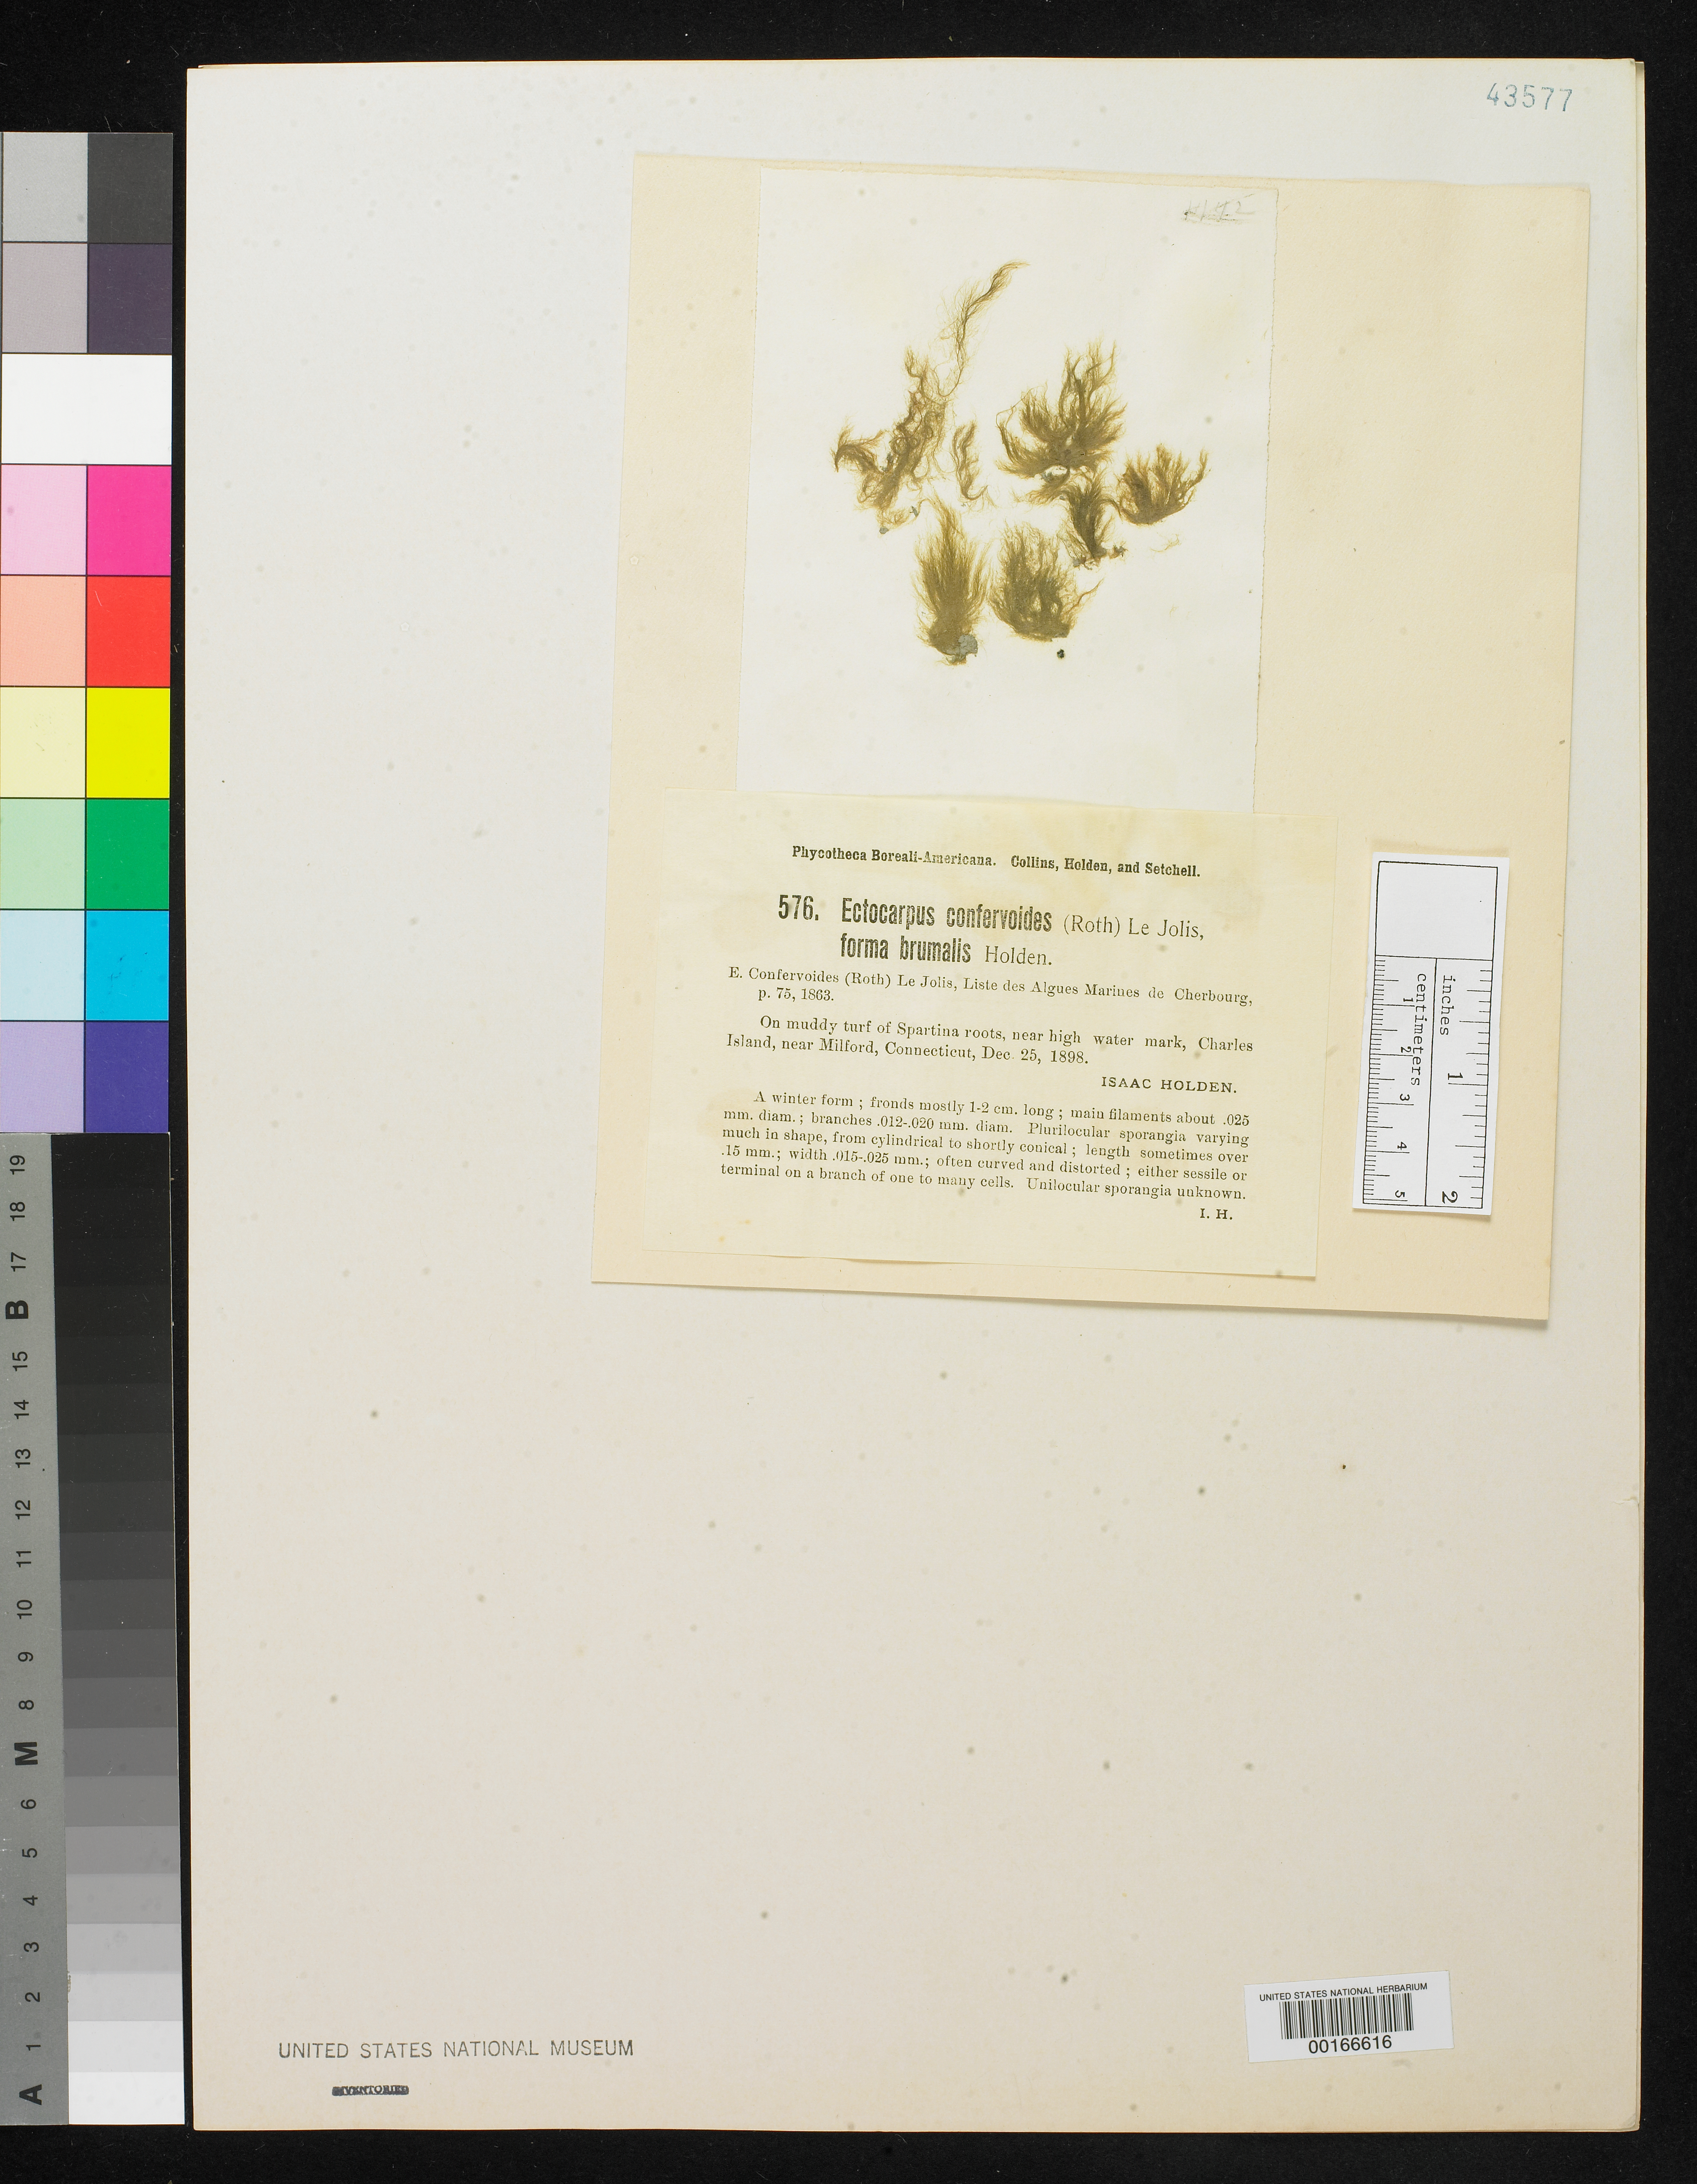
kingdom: Chromista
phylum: Ochrophyta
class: Phaeophyceae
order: Ectocarpales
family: Ectocarpaceae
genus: Ectocarpus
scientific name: Ectocarpus confervoides f. brumalis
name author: I. Holden in Collins et al.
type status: Isotype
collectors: I. Holden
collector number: PB-A 576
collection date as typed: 25 Dec 1898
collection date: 1898-12-25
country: United States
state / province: Connecticut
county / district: New Haven County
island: Charles Island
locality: Near Milford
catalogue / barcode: US 43577